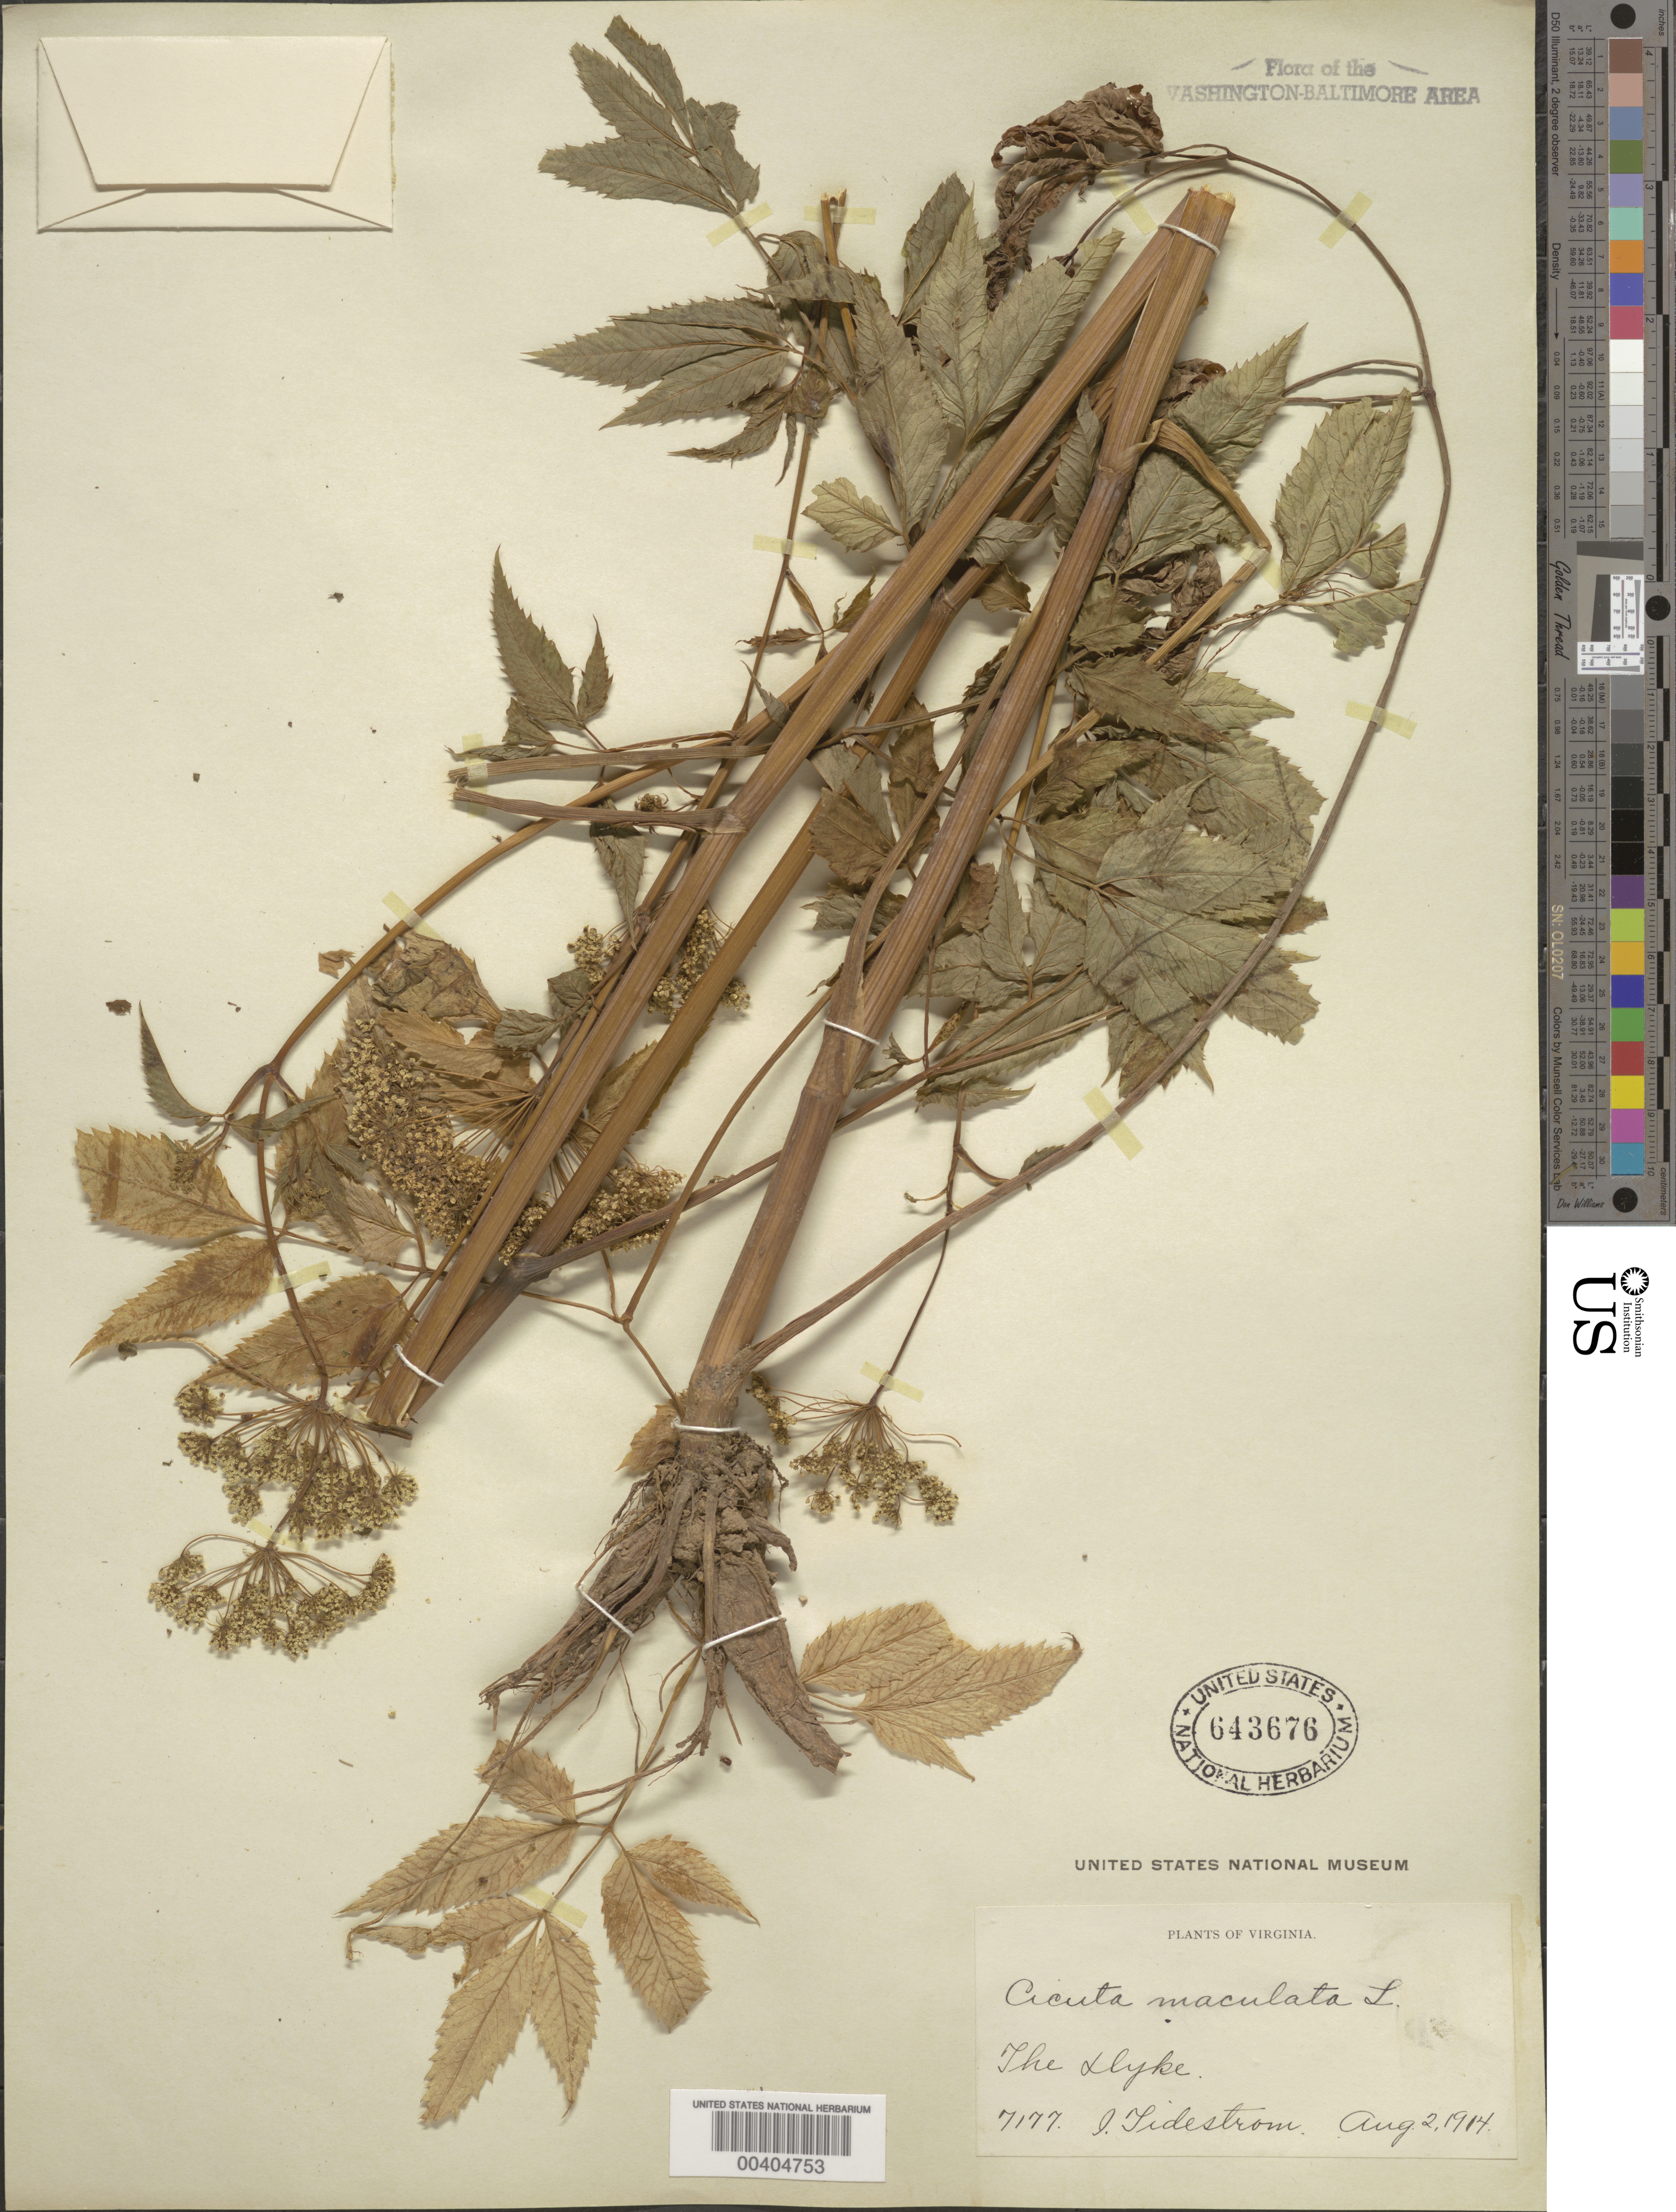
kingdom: Plantae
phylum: Tracheophyta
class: Magnoliopsida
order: Apiales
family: Apiaceae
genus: Cicuta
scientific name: Cicuta maculata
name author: L.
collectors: I. F. Tidestrom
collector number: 7177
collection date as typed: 02 Aug 1914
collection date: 1914-08-02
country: United States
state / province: Virginia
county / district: Fairfax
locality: The Dyke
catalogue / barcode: US 643676